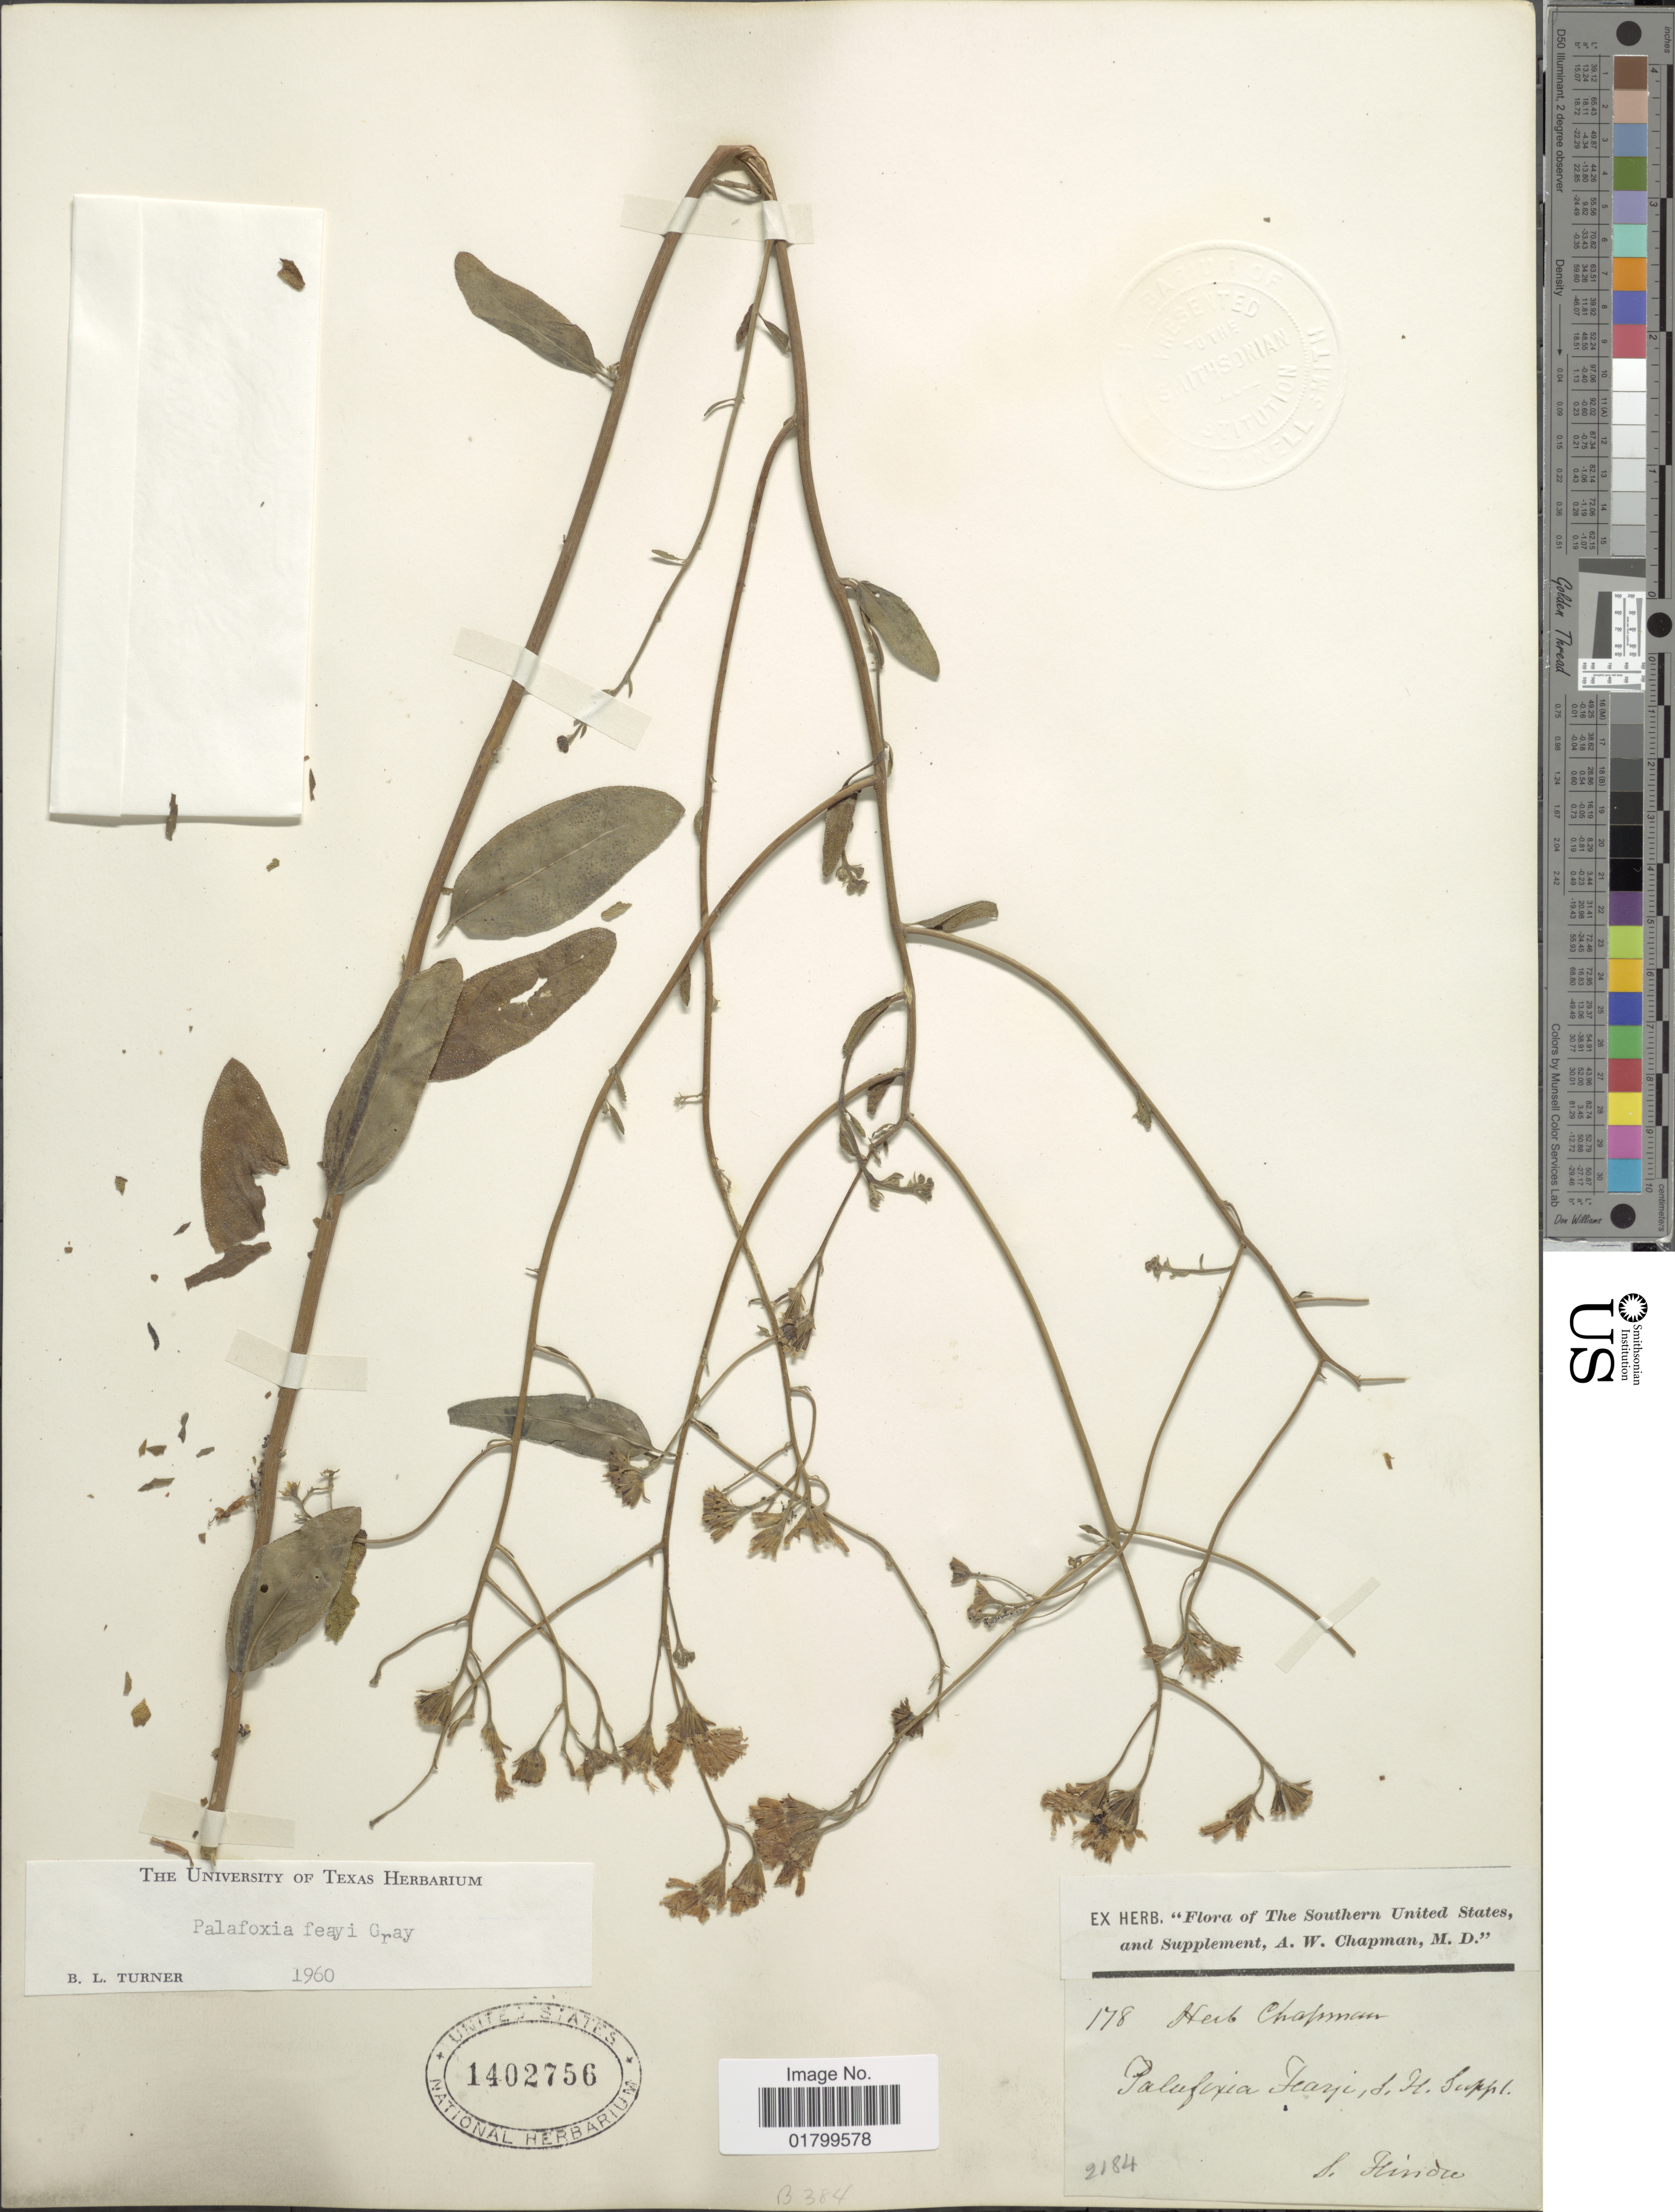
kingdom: Plantae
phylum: Tracheophyta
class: Magnoliopsida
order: Asterales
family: Asteraceae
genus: Palafoxia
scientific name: Palafoxia feayi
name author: A. Gray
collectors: A. W. Chapman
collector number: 178/2184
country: United States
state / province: Florida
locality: S. Florida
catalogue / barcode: US 1402756